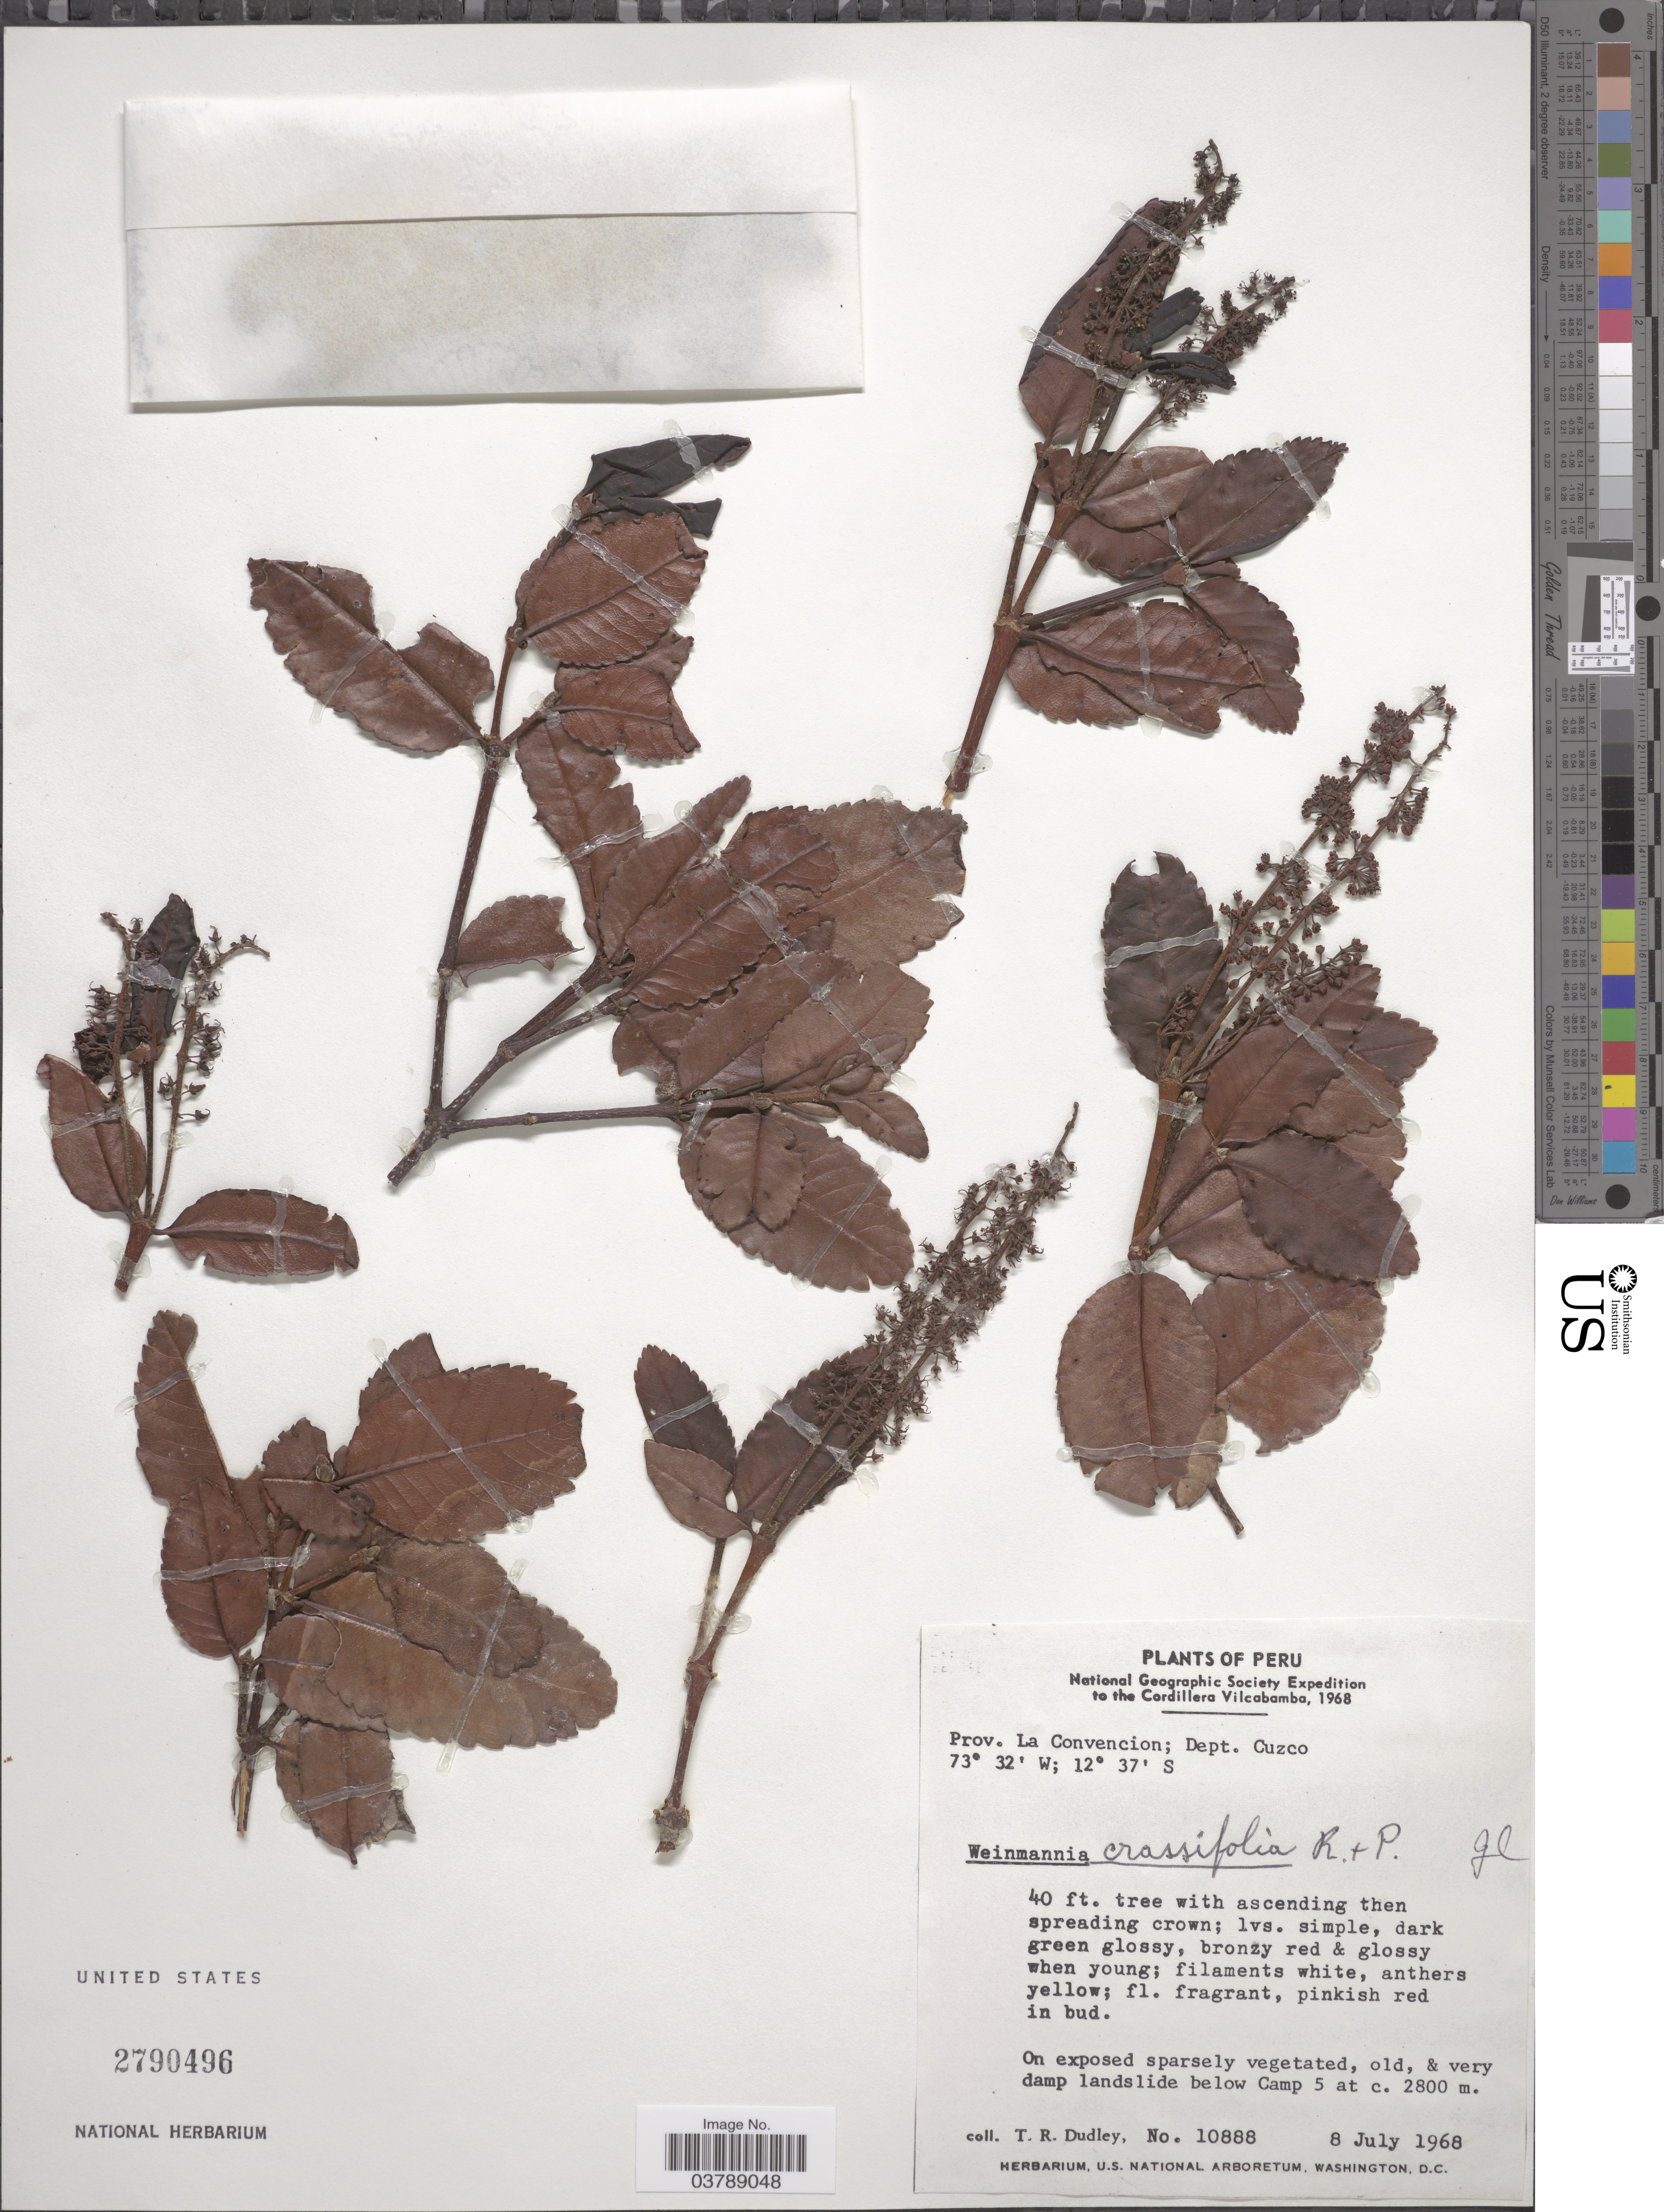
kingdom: Plantae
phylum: Tracheophyta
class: Magnoliopsida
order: Oxalidales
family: Cunoniaceae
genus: Weinmannia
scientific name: Weinmannia crassifolia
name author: Ruiz & Pav.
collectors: T. R. Dudley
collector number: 10888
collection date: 1968-07-08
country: Peru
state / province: Cusco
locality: Cordillera Vilcabamba. Prov. La Convencion; Dept. Cuzco. On exposed sparsely vegetated, old, & very damp landslide below Camp 5.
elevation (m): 2800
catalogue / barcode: US 2790496